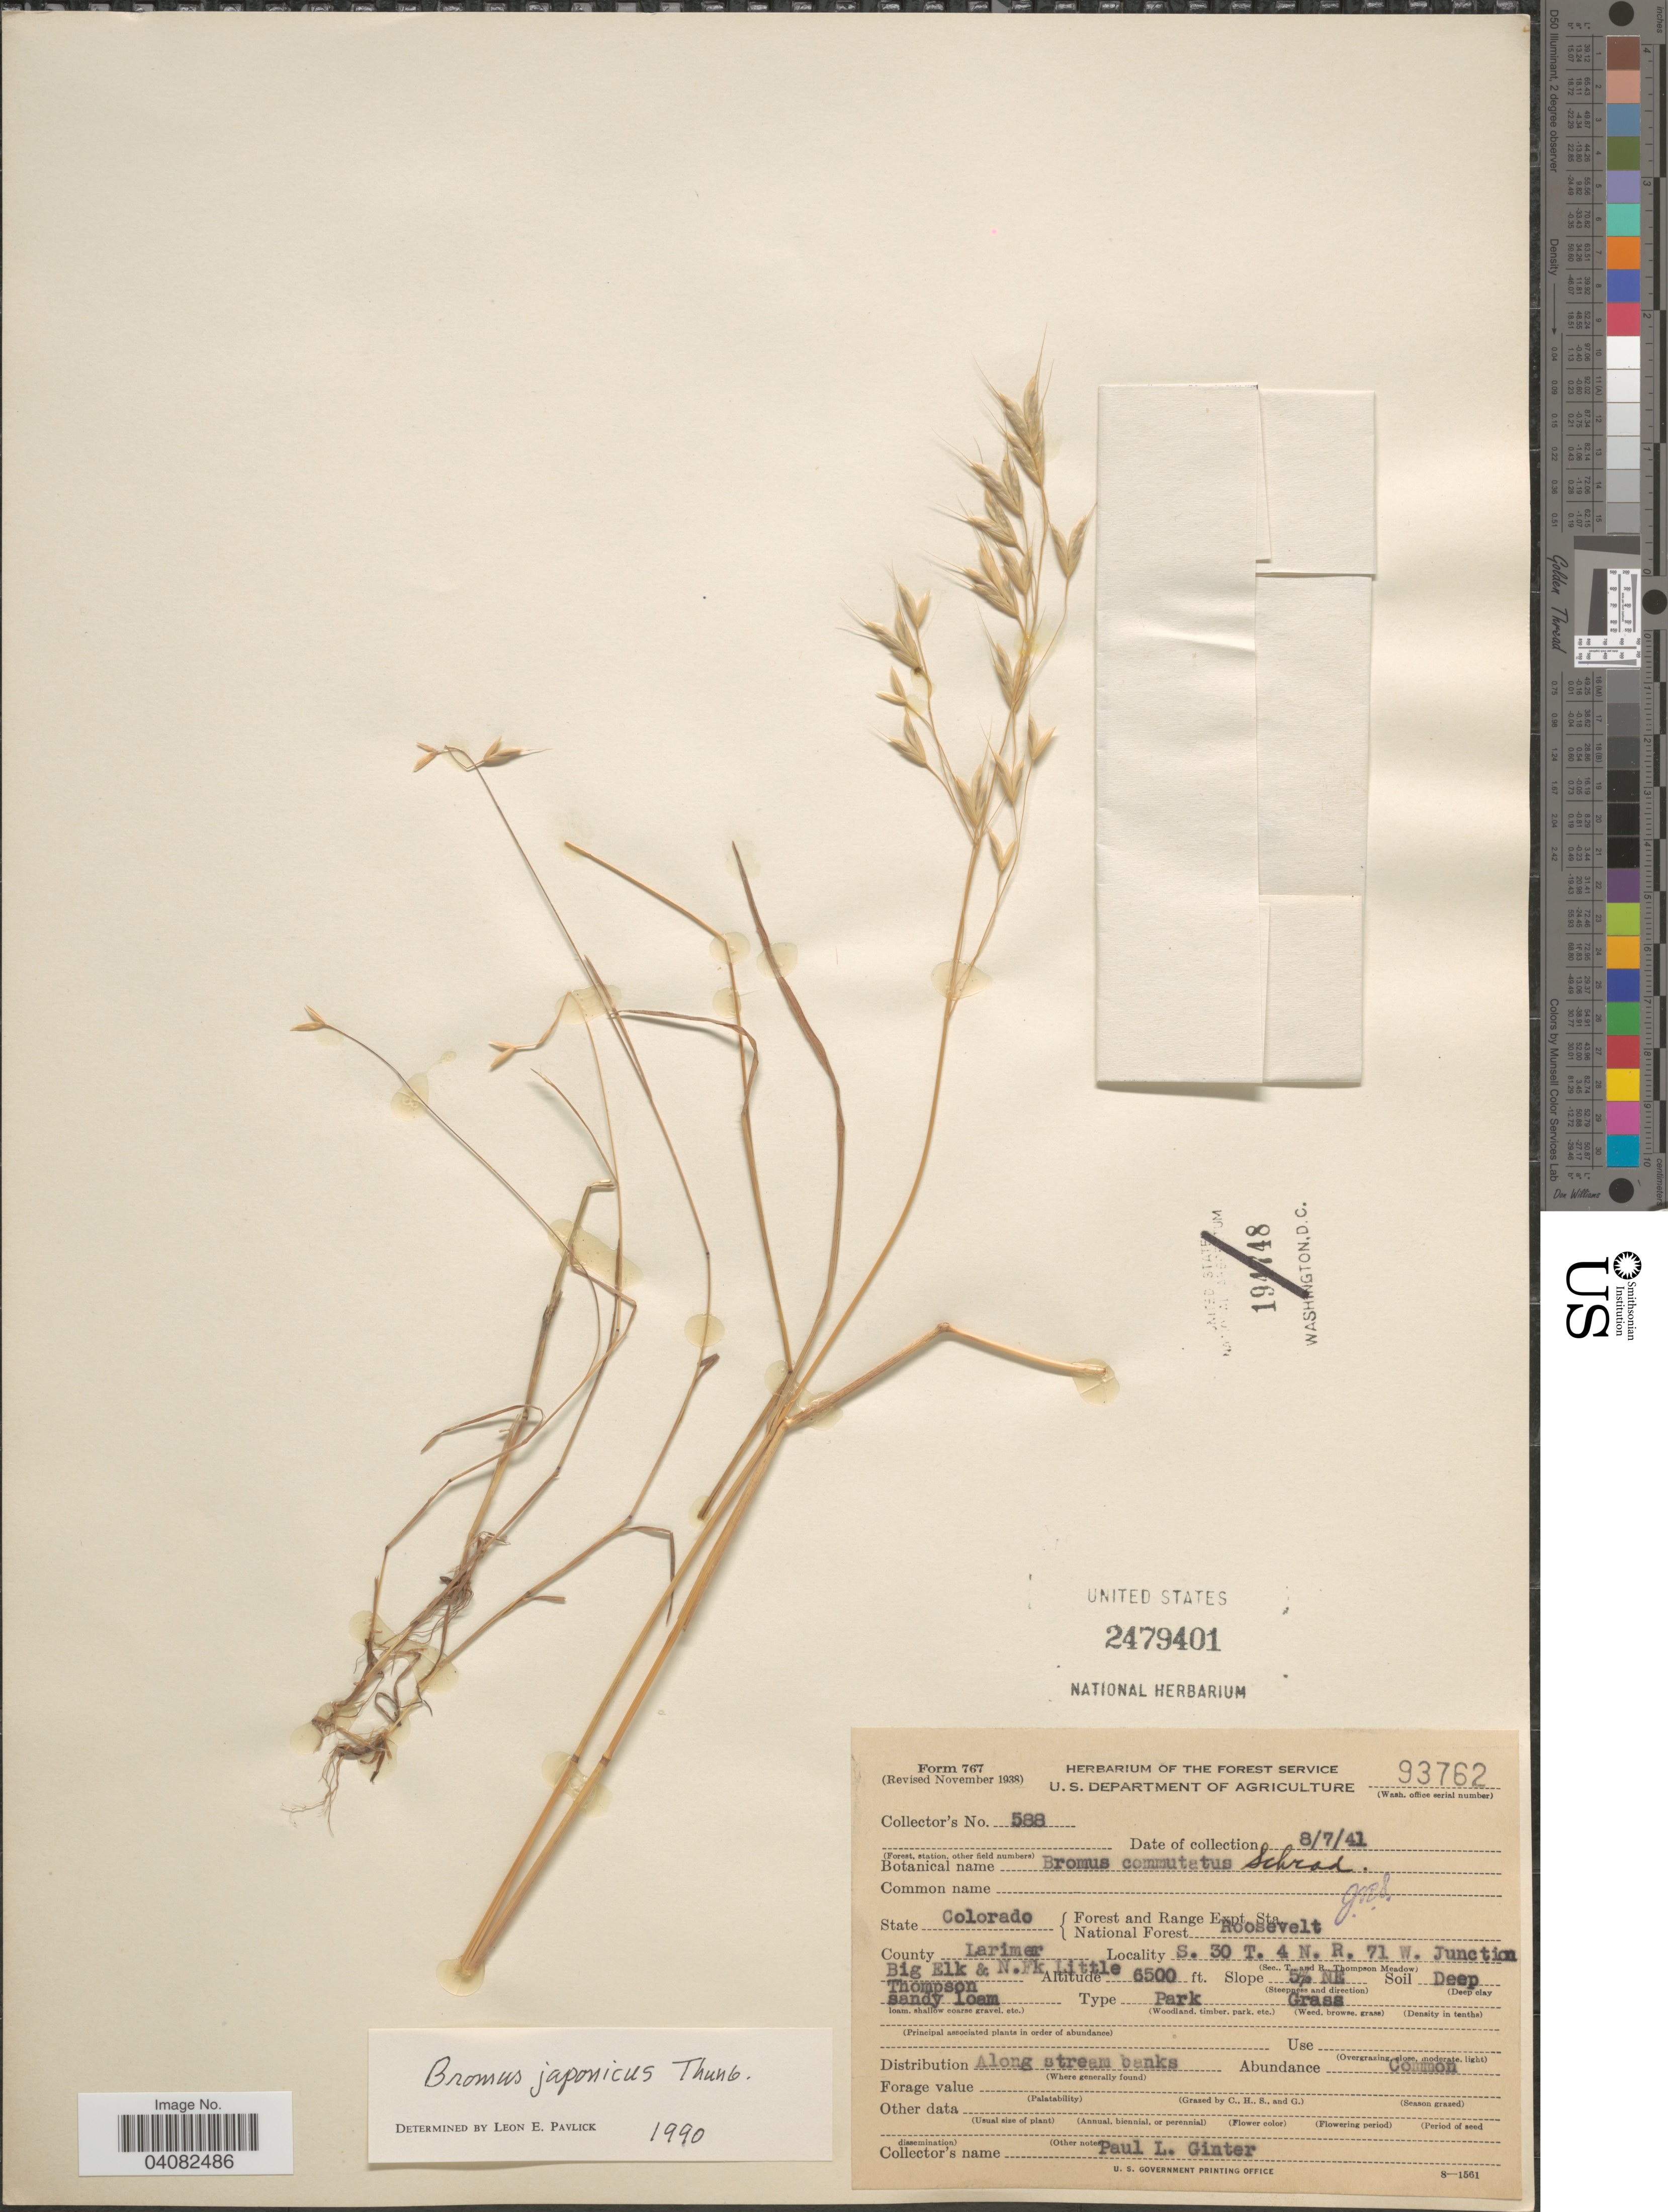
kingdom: Plantae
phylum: Tracheophyta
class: Liliopsida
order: Poales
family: Poaceae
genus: Bromus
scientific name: Bromus japonicus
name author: Houtt.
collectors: P. Ginter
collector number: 588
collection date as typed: Transcribed d/m/y: 7/8/41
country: United States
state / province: Colorado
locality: Forest and Range Expt. Sta. National Forest Roosevelt. County Larimer. S. 30 T. 4 N. R. 71 W. Junction Big Elk & N. Fk Little Thompson. Slope 5% NE.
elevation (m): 1981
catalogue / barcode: US 2479401